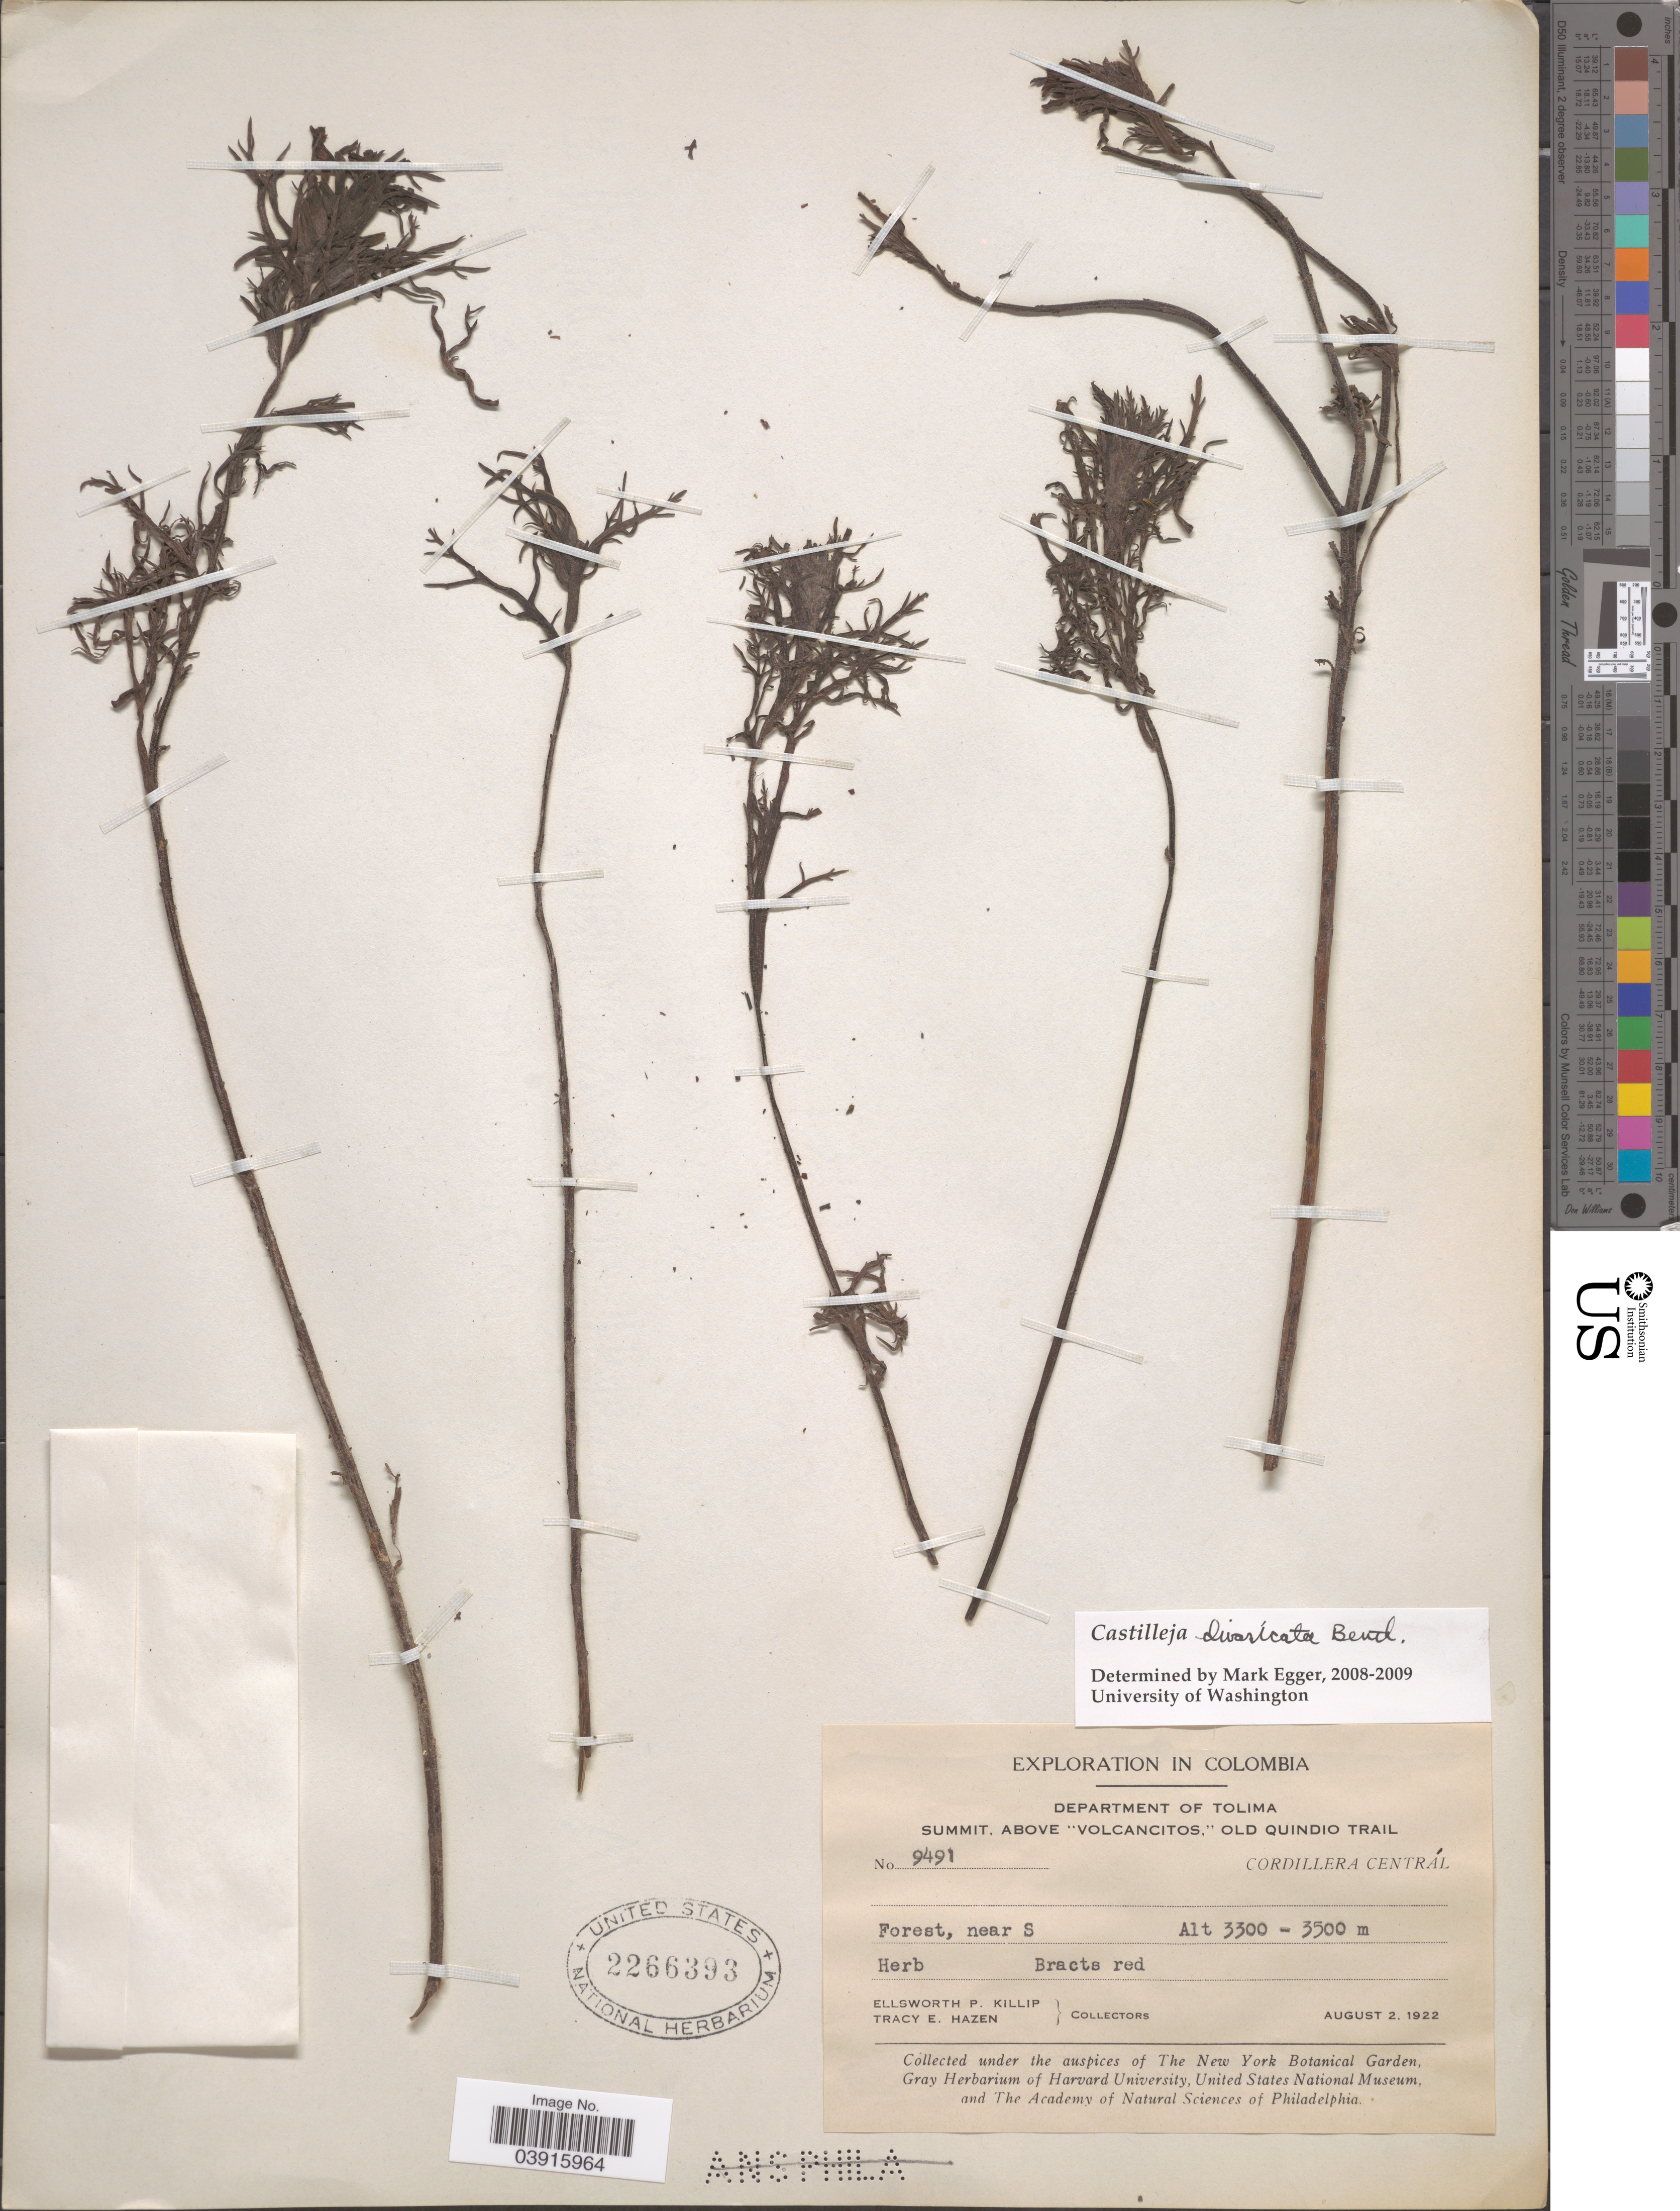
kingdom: Plantae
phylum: Tracheophyta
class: Magnoliopsida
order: Lamiales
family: Orobanchaceae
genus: Castilleja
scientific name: Castilleja divaricata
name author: Benth.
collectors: E. P. Killip & T. E. Hazen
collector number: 9491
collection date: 1922-08-02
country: Colombia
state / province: Tolima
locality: Department of Tolima. Summit, above "Volcancitos," Old Quindio Trail. Cordillera Central. Forest, near S.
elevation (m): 3300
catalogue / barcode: US 2266393